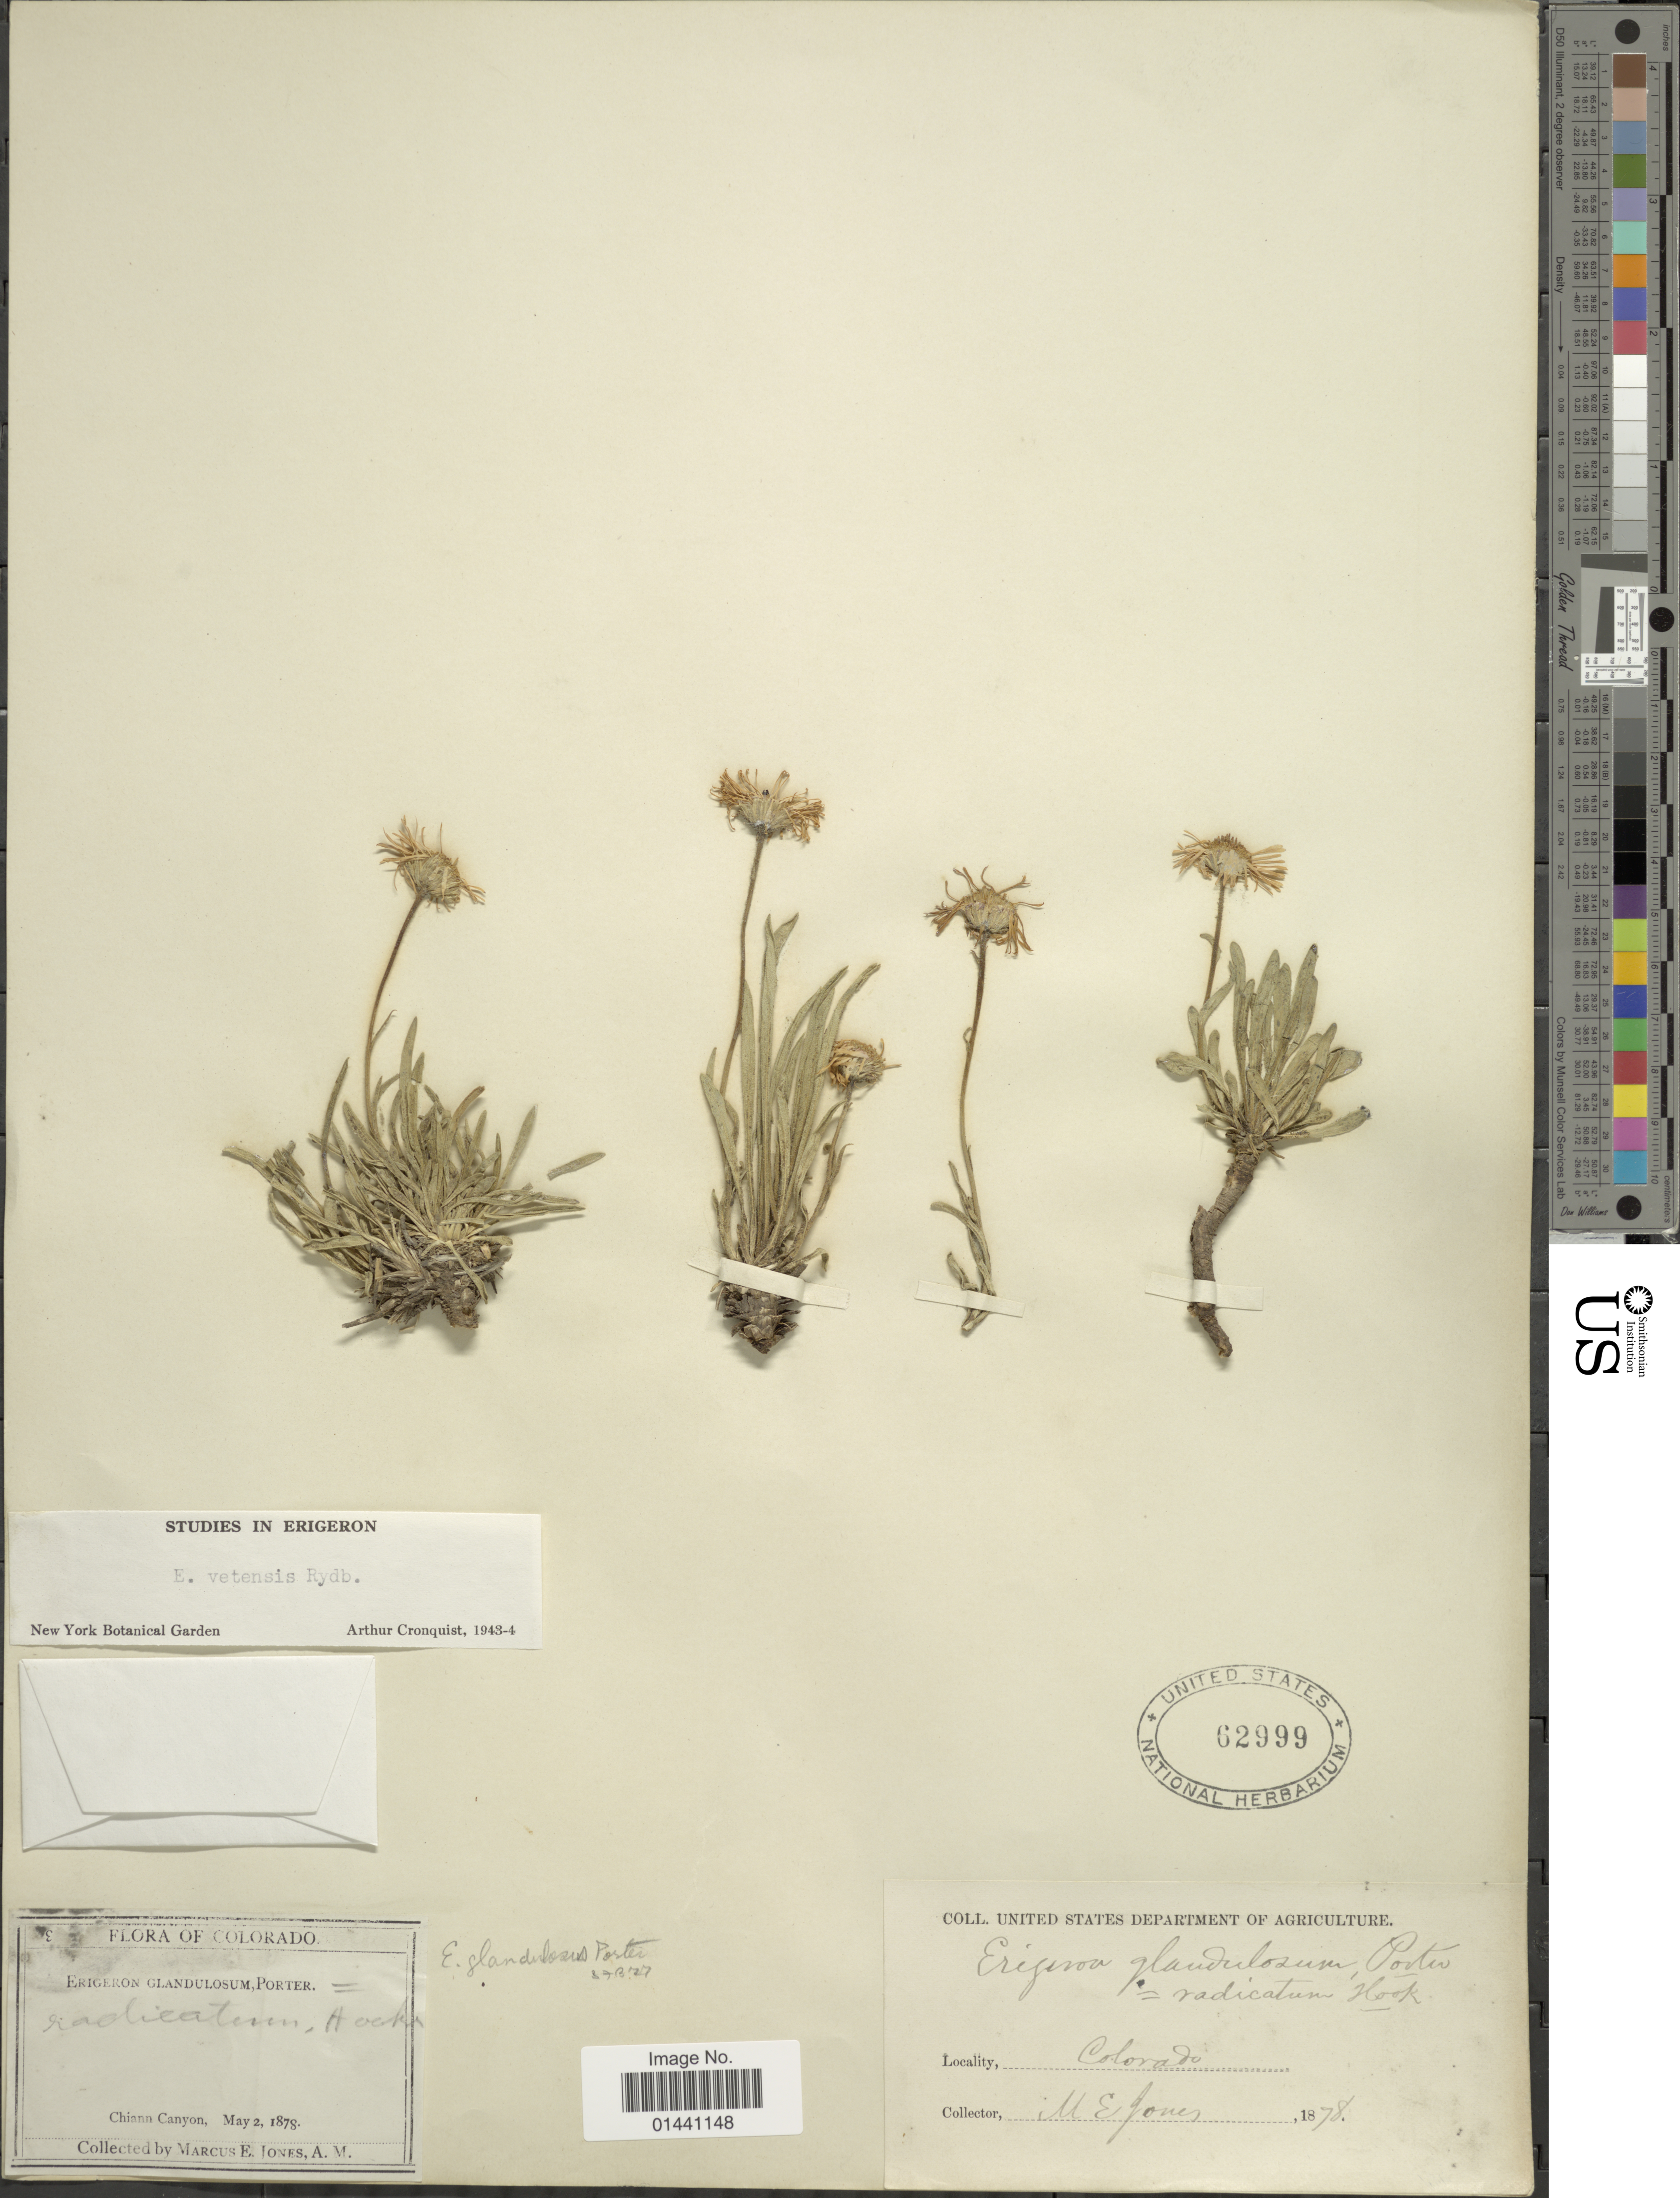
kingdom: Plantae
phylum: Tracheophyta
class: Magnoliopsida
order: Asterales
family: Asteraceae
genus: Erigeron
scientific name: Erigeron vetensis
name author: Rydb.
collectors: M. E. Jones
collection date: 1878-05-02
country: United States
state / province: Colorado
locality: Chiann Canon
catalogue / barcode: US 62999